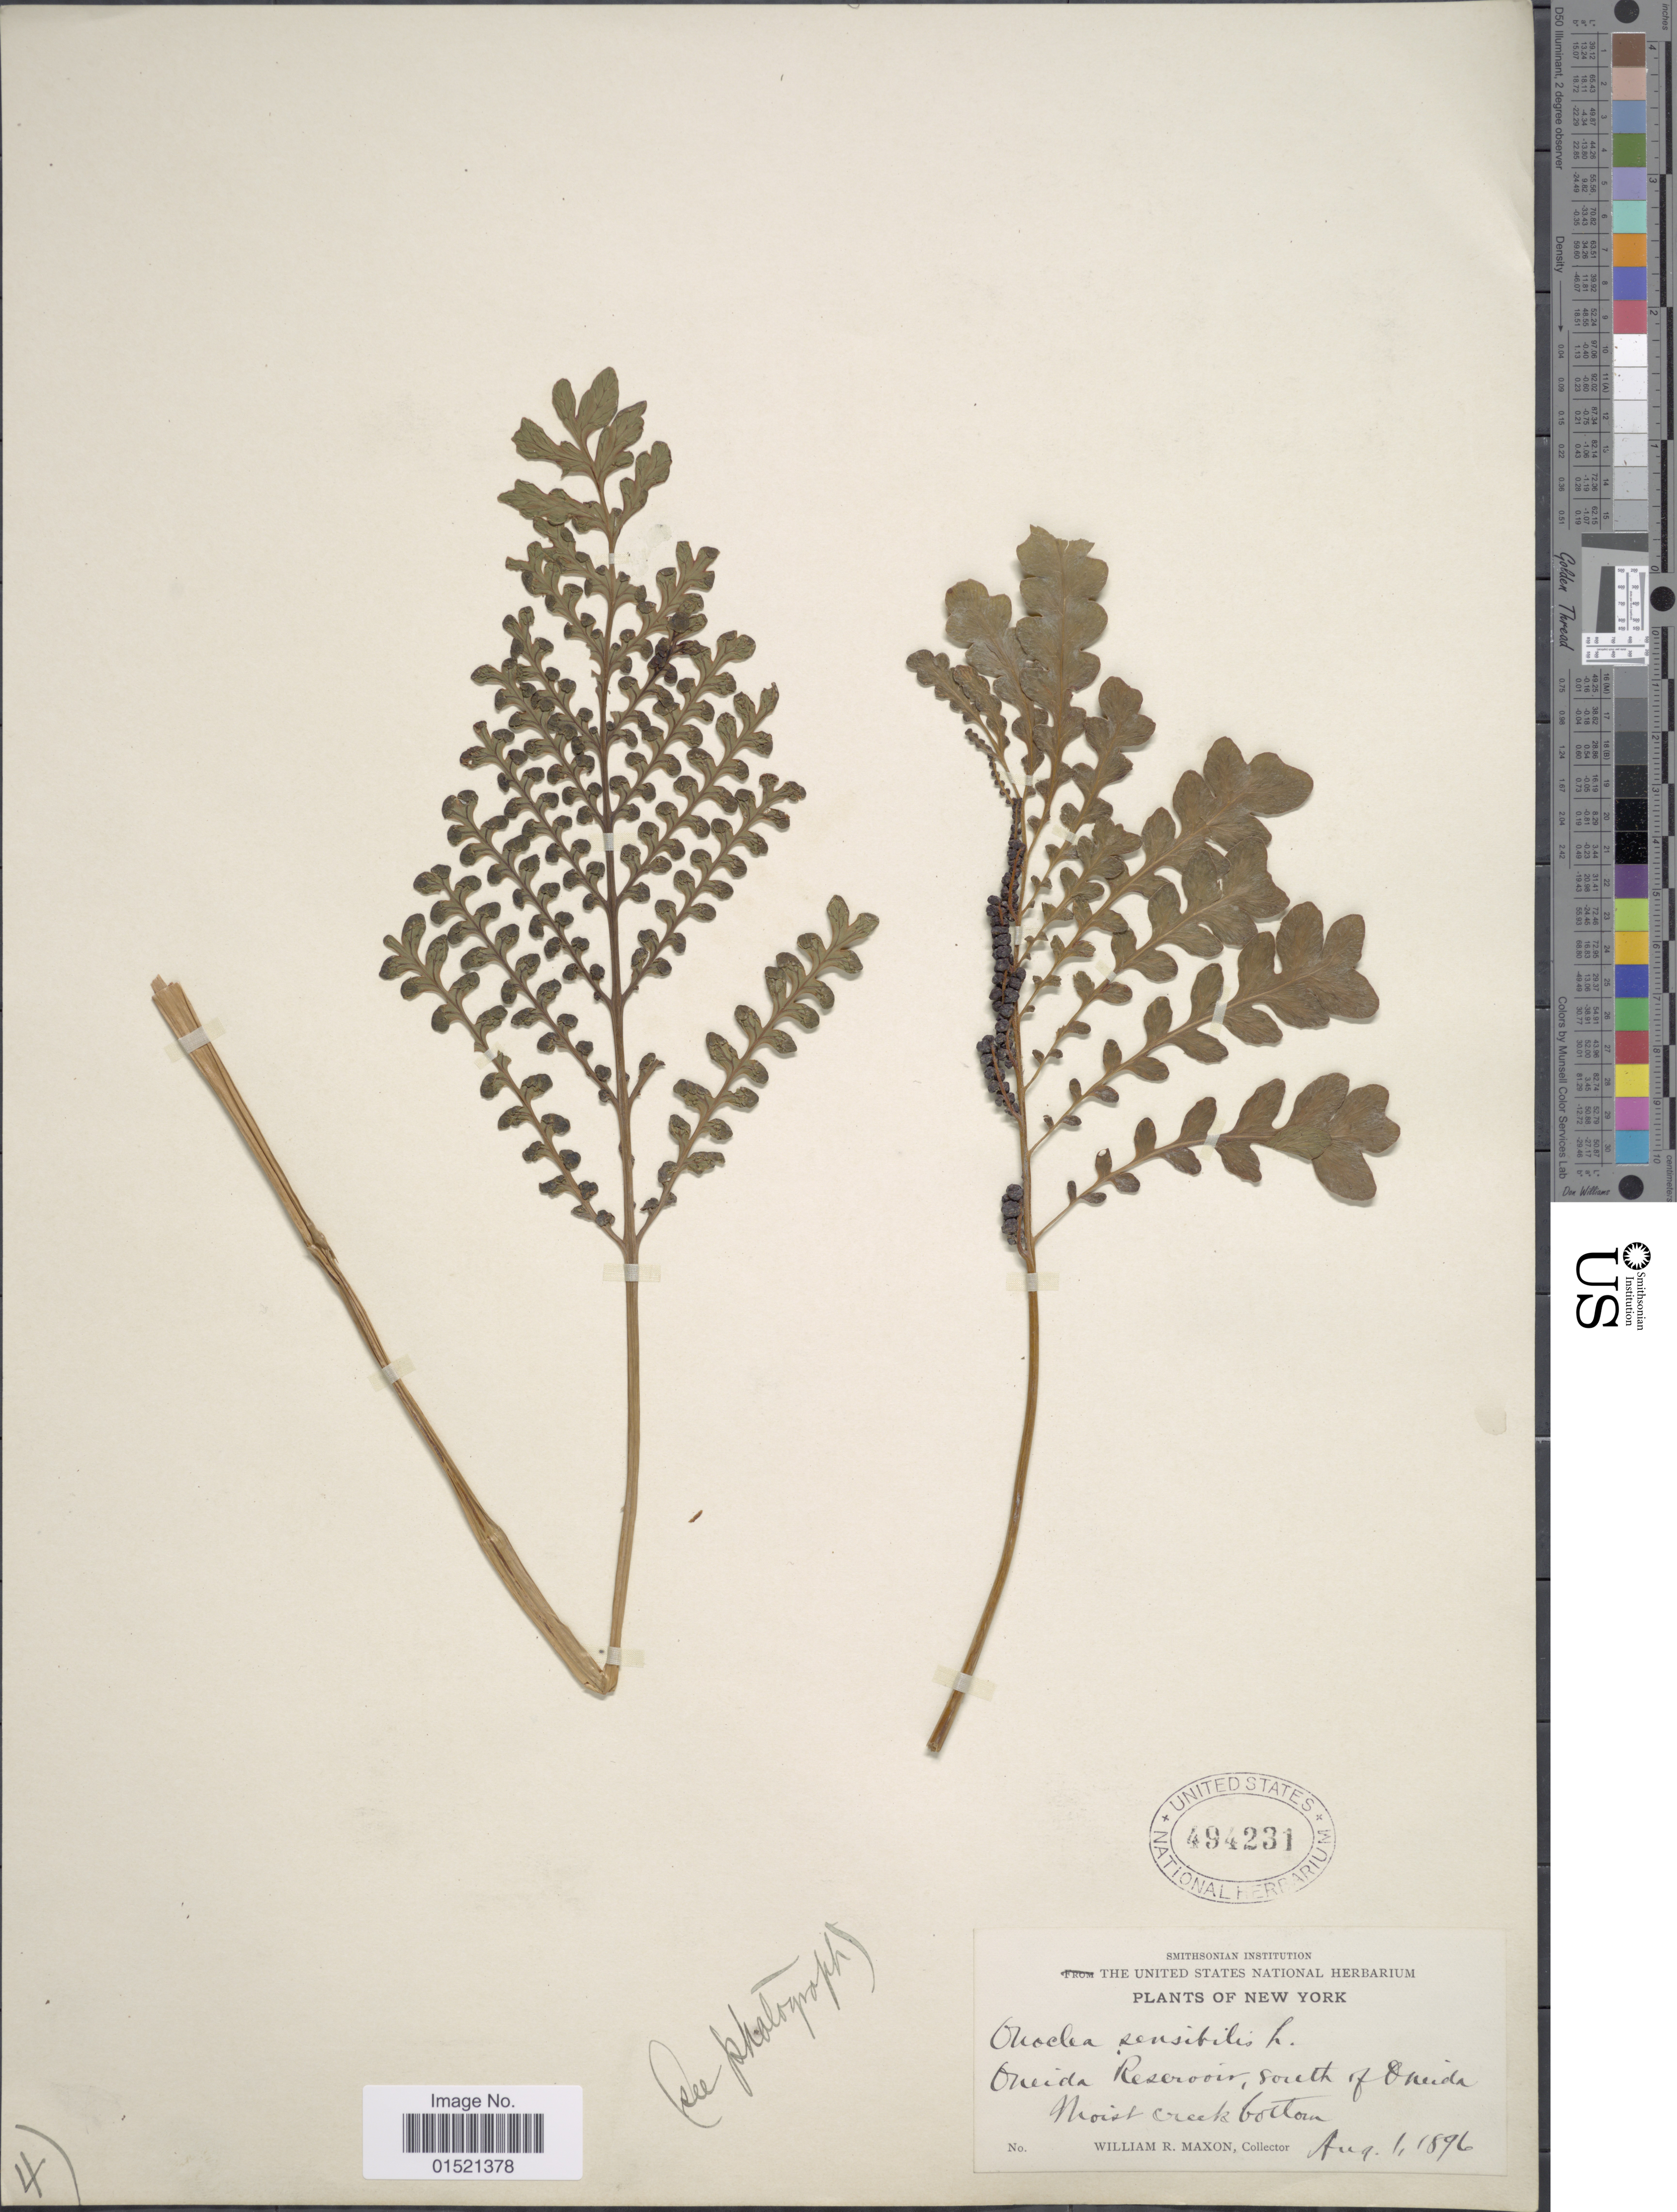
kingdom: Plantae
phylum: Tracheophyta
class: Polypodiopsida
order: Polypodiales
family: Onocleaceae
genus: Onoclea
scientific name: Onoclea sensibilis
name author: L.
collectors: W. R. Maxon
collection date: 1896-08-01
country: United States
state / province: New York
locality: Oneida Reservoir, south of Oneida, Moist creek bottom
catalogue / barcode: US 494231